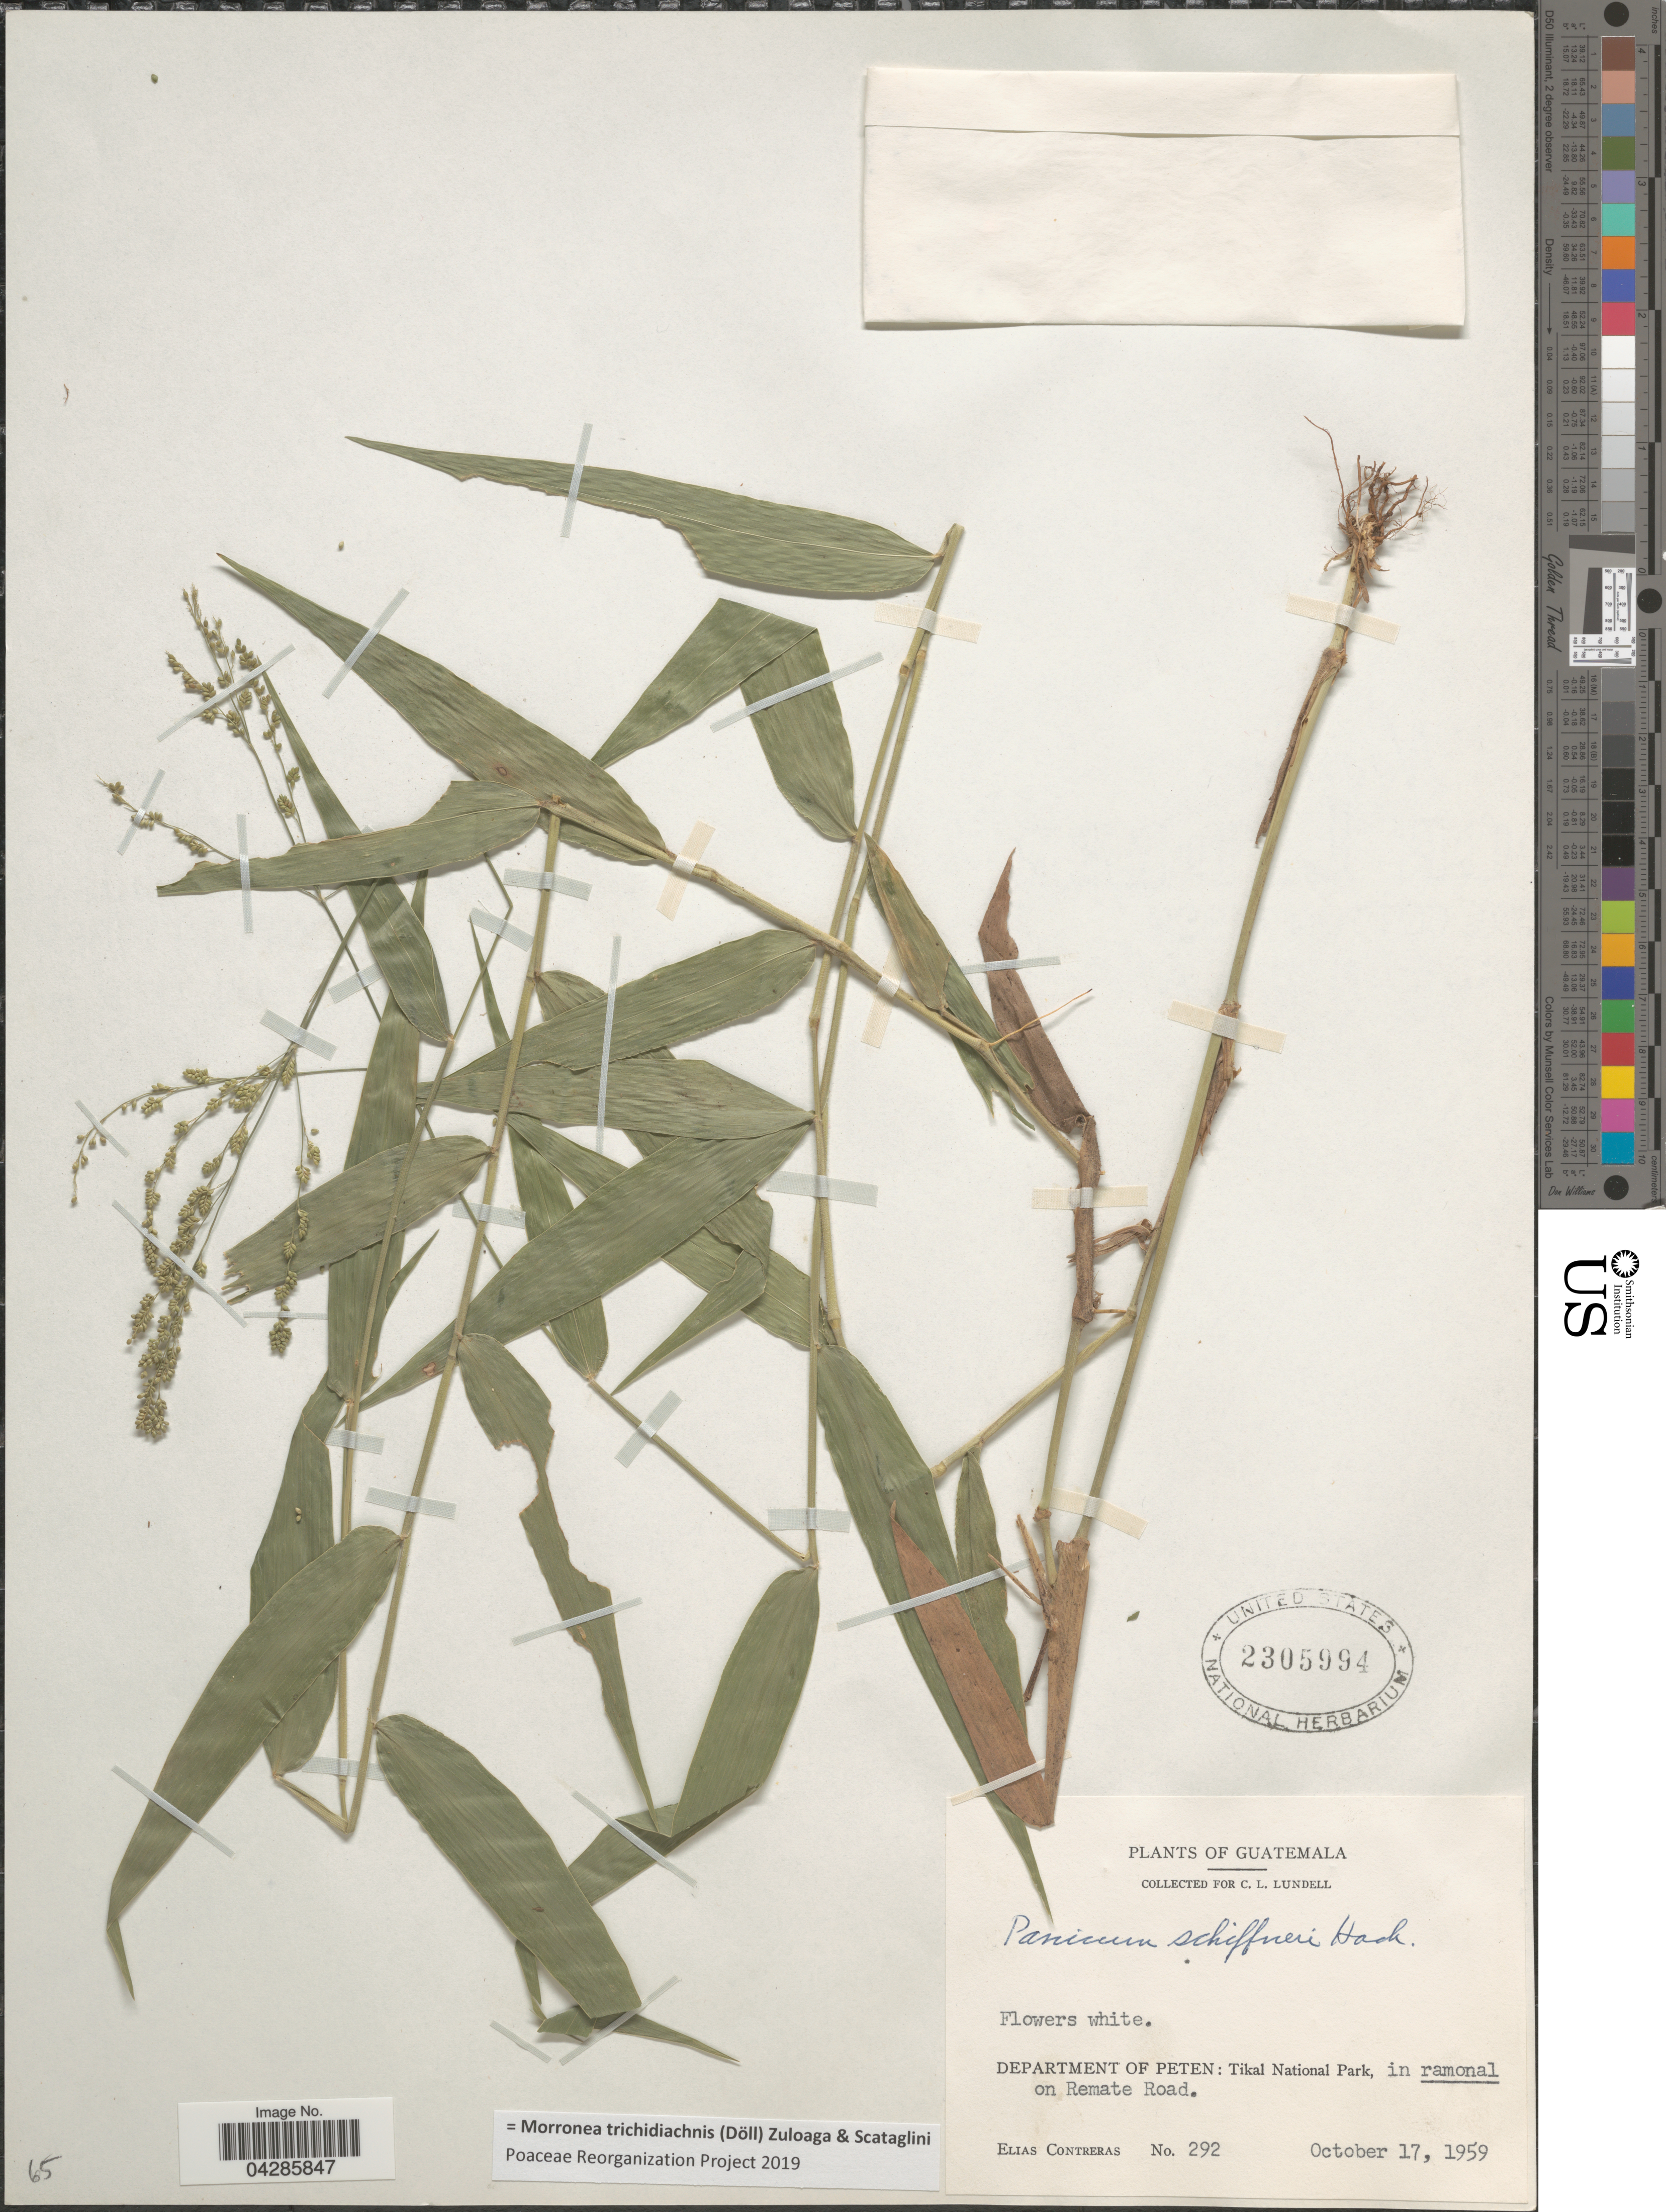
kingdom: Plantae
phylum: Tracheophyta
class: Liliopsida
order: Poales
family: Poaceae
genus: Morronea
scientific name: Morronea trichidiachnis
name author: (Döll) Zuloaga & Scataglini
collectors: E. Contreras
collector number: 292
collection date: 1959-10-17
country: Guatemala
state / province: El Peten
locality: Department of Peten: Tikal National park, in ramonal on Remate Road.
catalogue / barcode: US 2305994